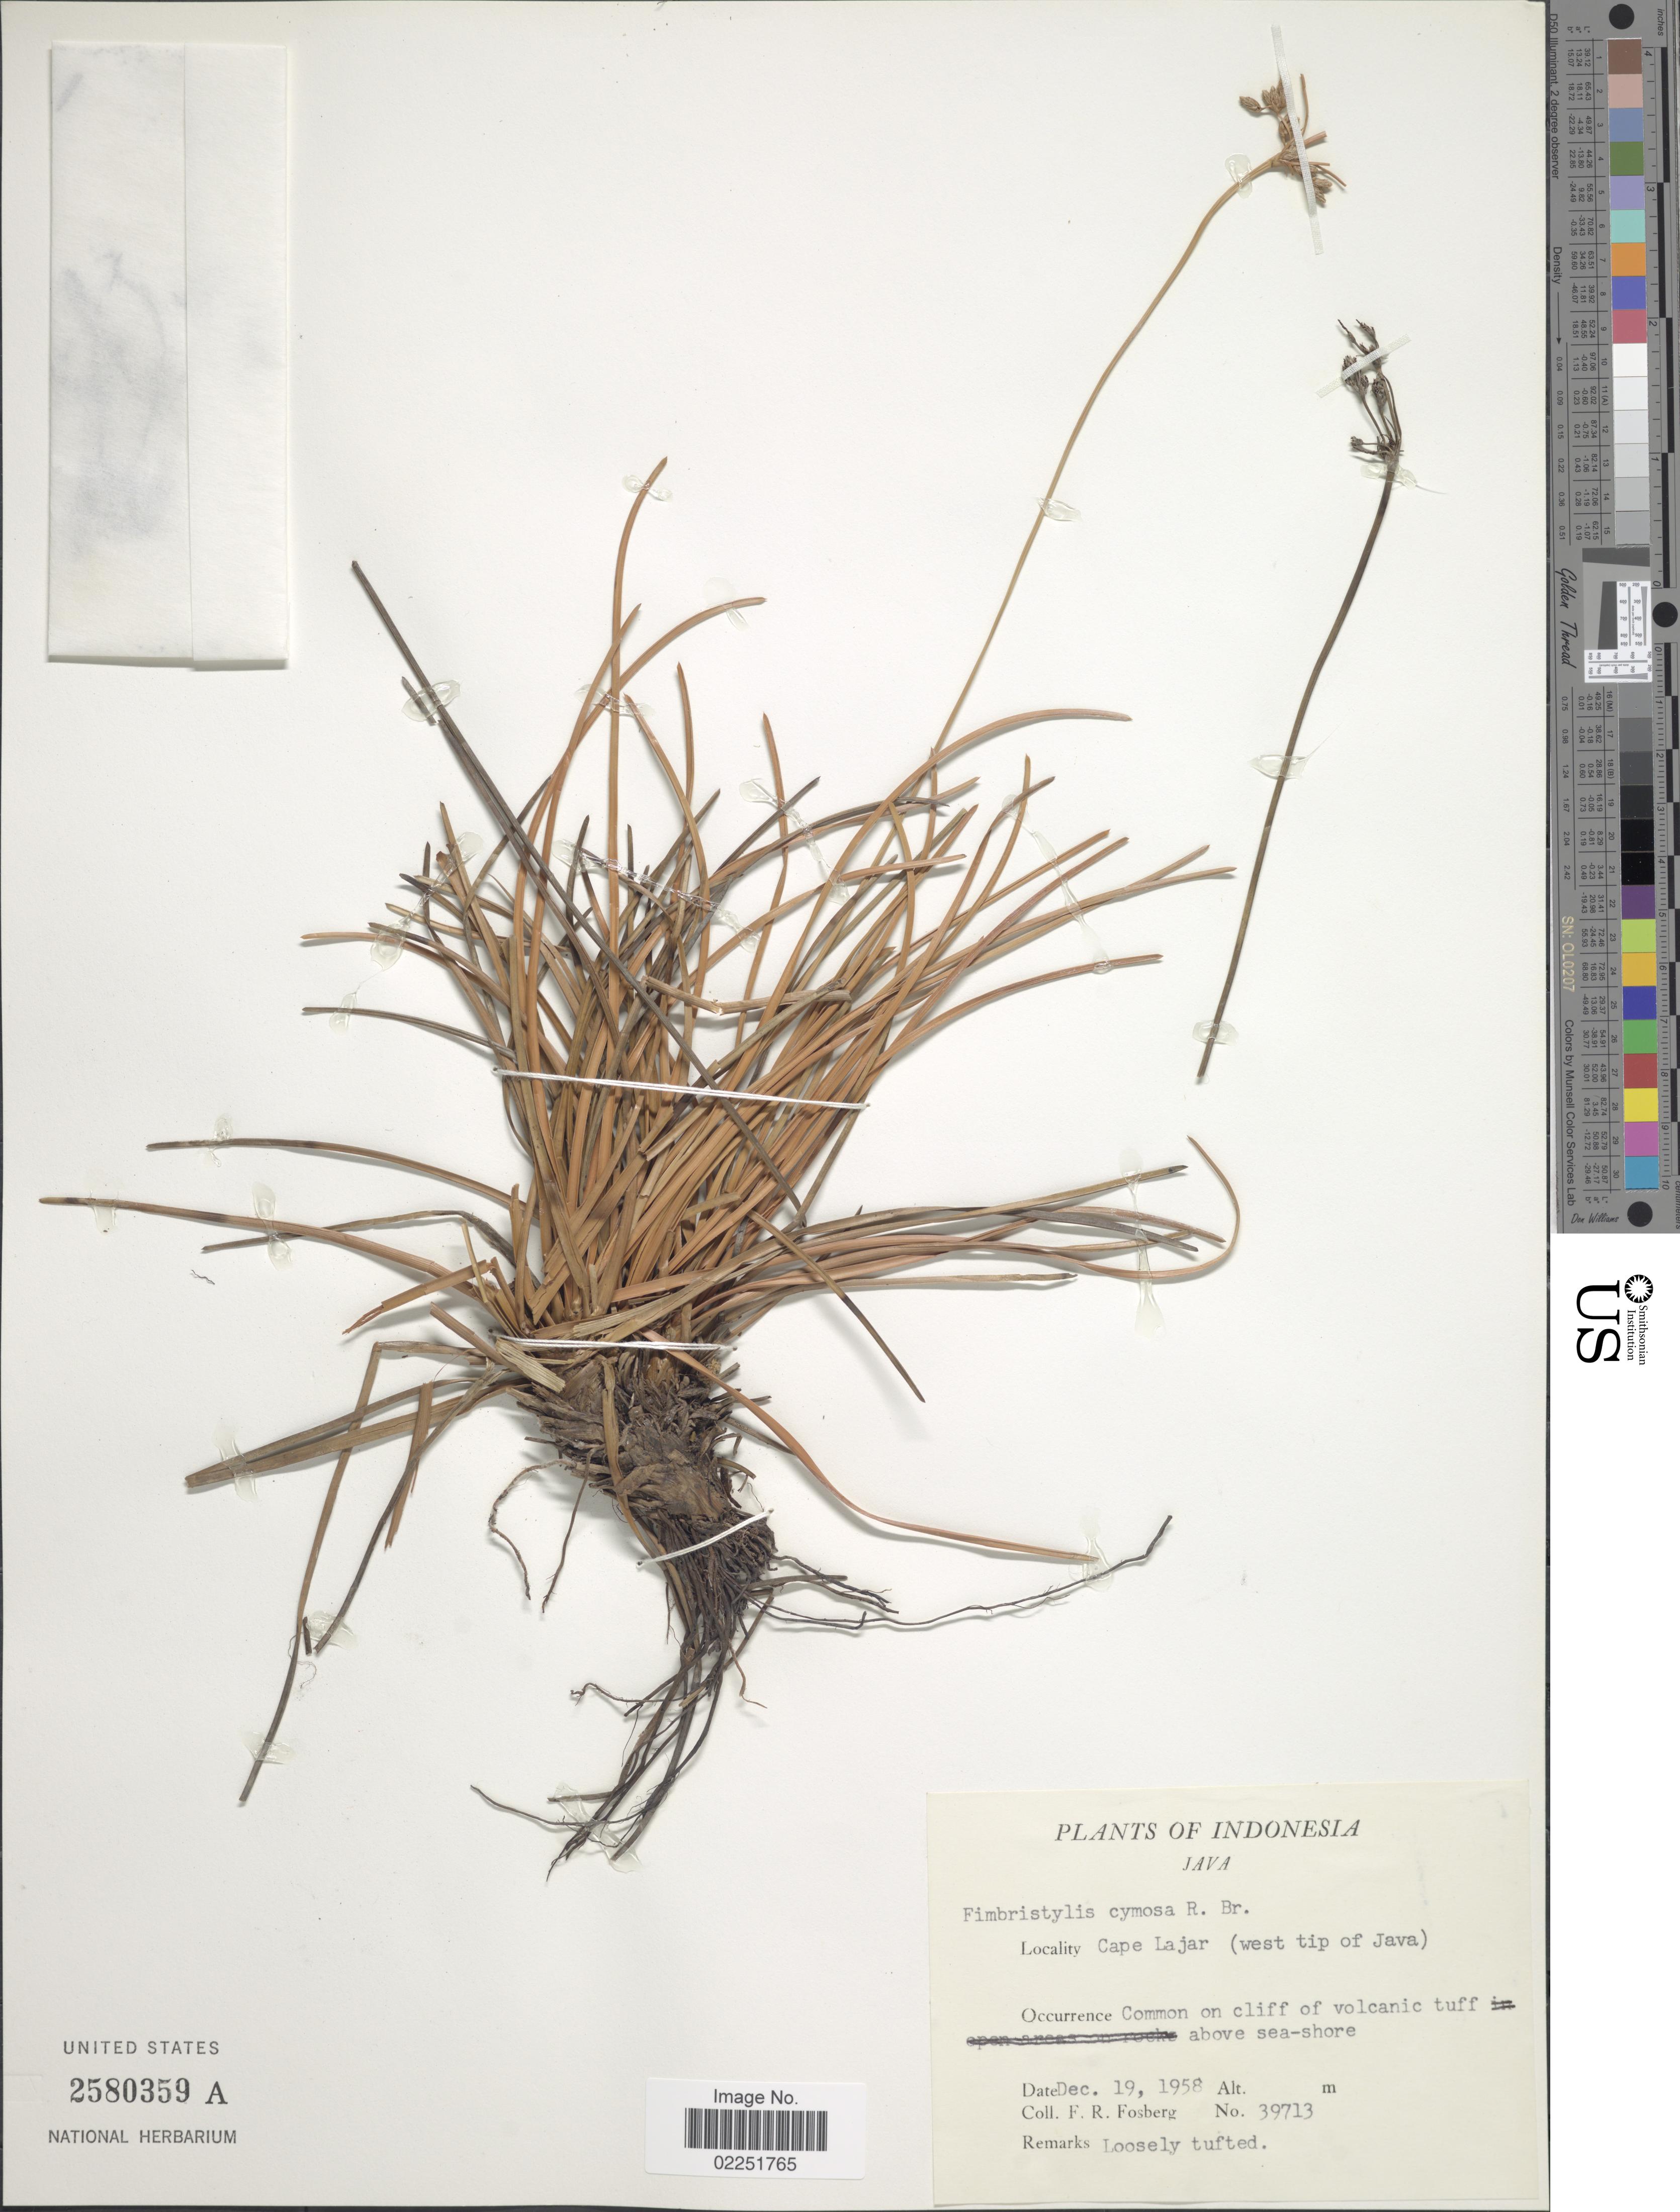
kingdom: Plantae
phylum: Tracheophyta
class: Liliopsida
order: Poales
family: Cyperaceae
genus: Fimbristylis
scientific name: Fimbristylis cymosa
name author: R. Br.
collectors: F. R. Fosberg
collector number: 39713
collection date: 1858-12-19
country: Indonesia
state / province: Java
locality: Cape Lajar ( west tip of Java)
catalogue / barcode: US 2580359A